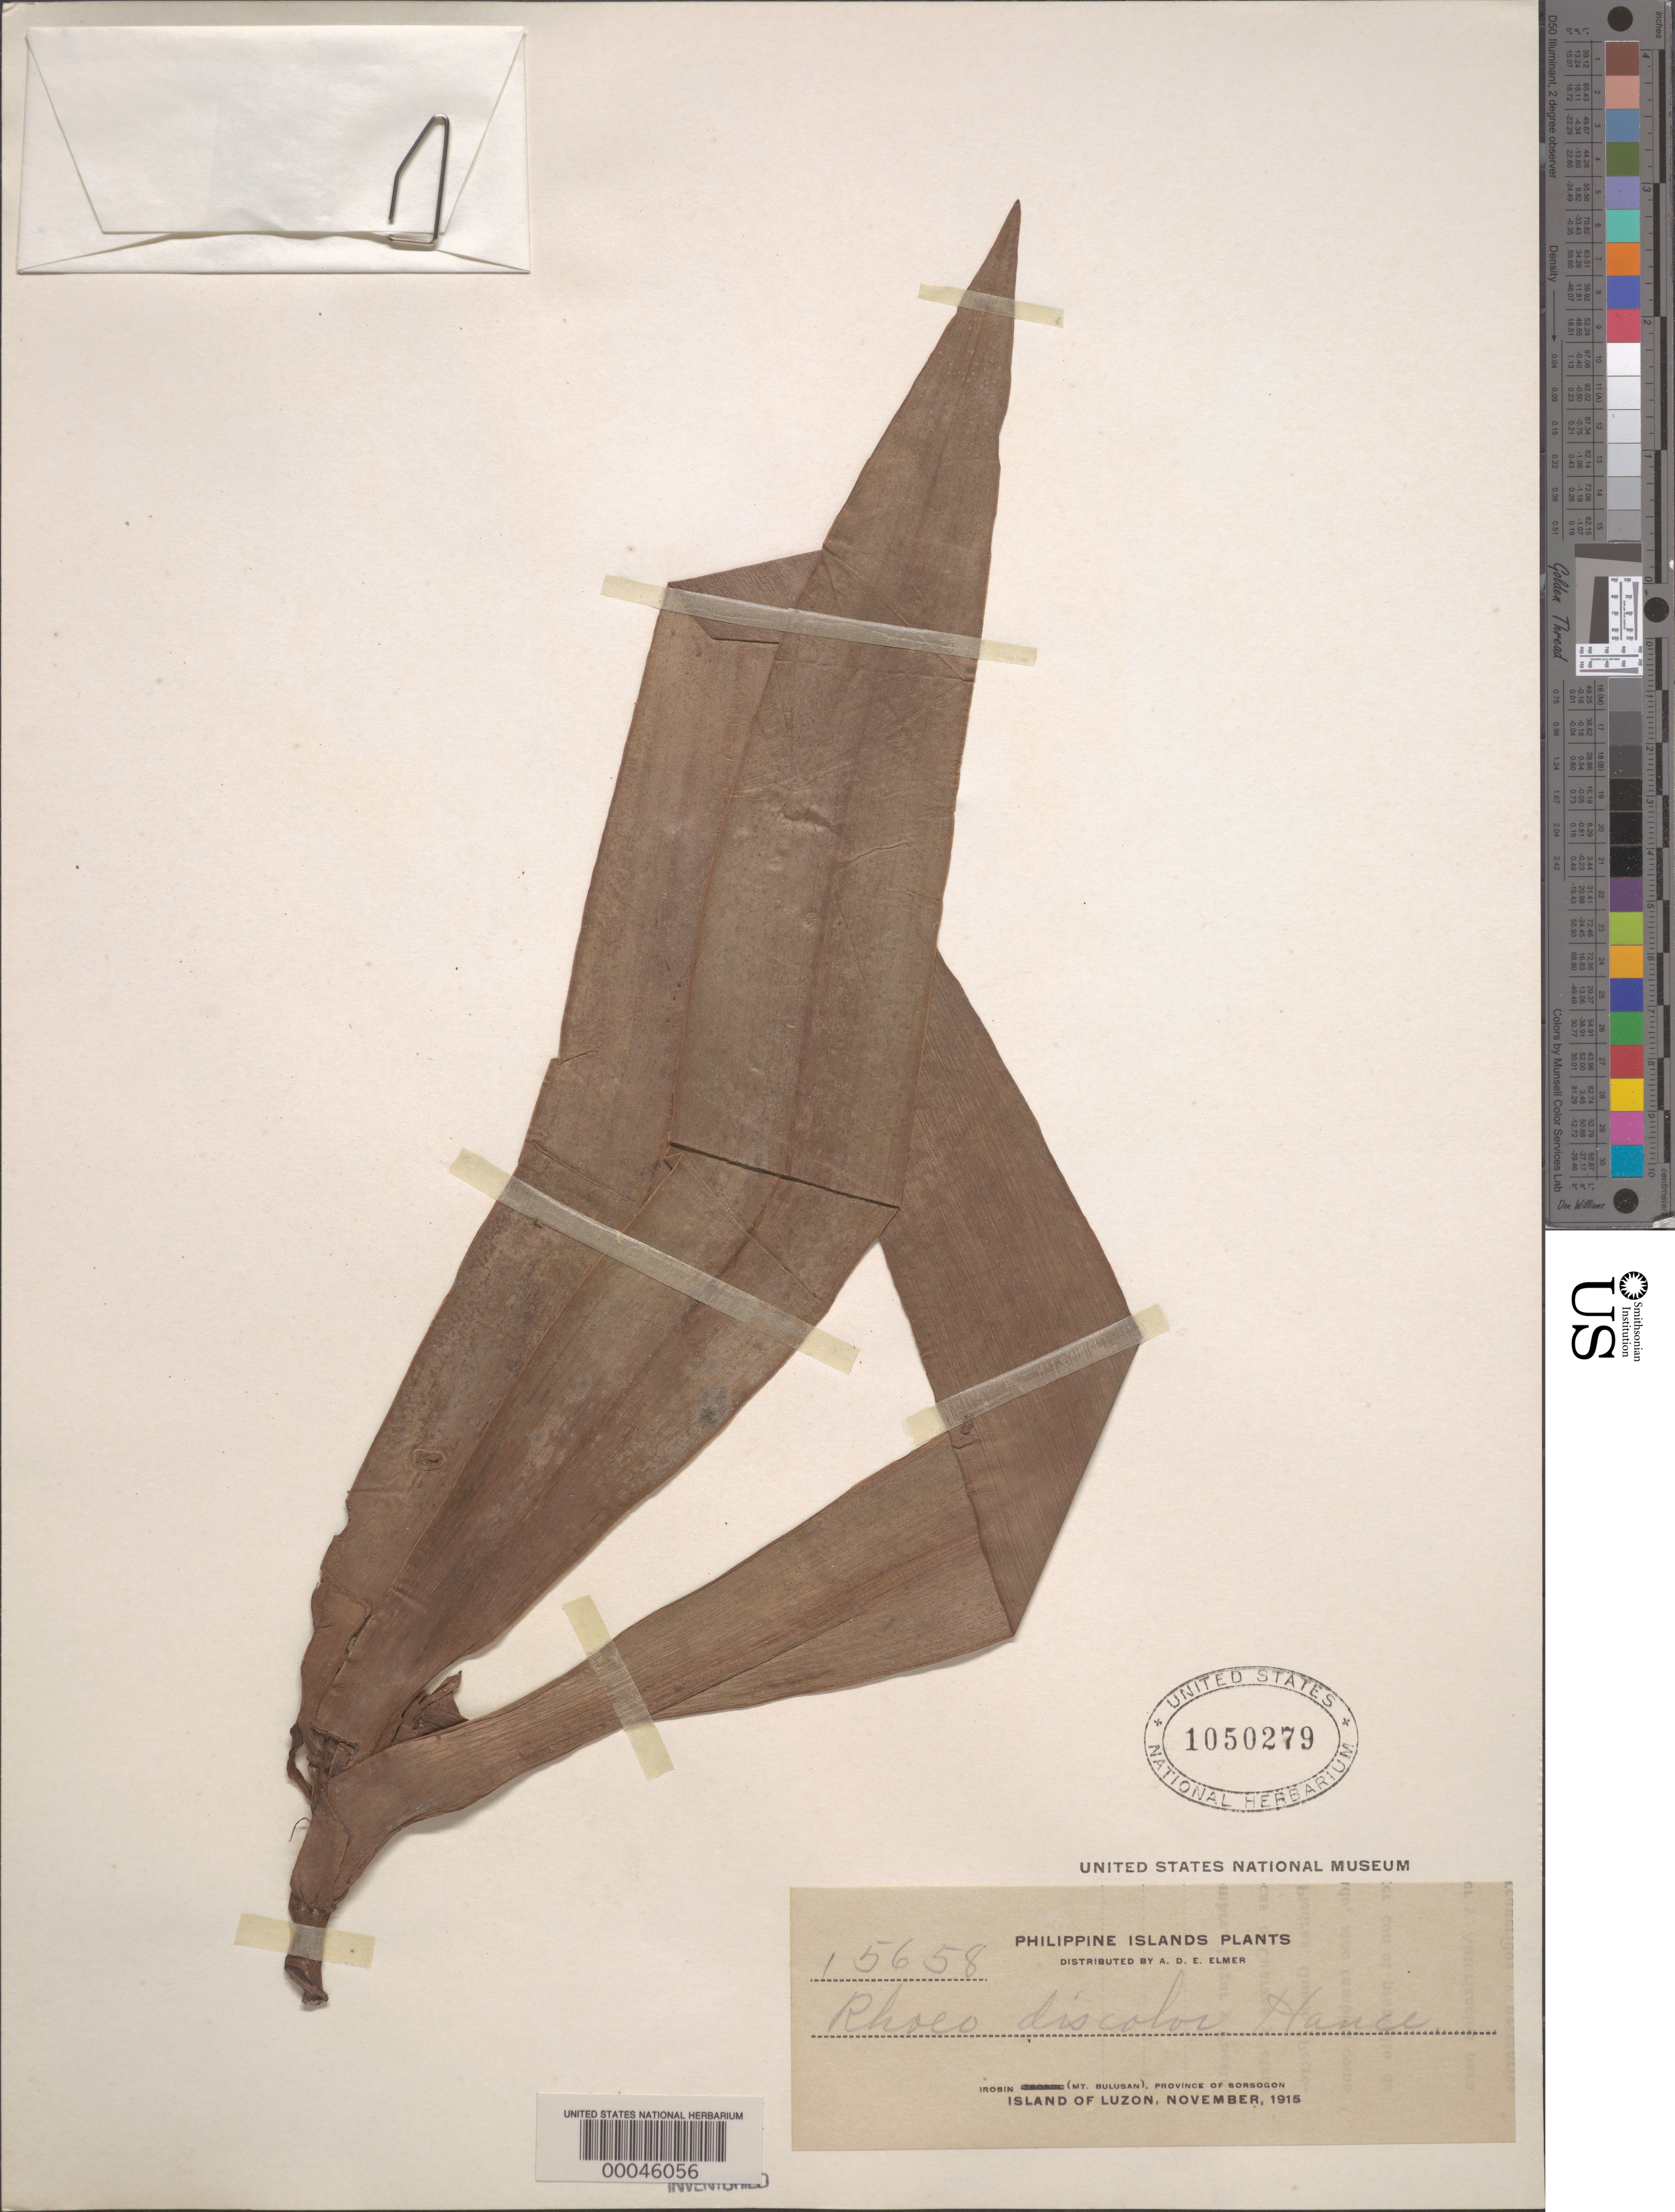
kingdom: Plantae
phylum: Tracheophyta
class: Liliopsida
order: Commelinales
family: Commelinaceae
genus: Tradescantia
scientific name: Tradescantia spathacea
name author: Sw.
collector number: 15658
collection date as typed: Nov 1915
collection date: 1915-11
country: Philippines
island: Luzon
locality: Irosin, Mt. Bulusan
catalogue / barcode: US 1050279